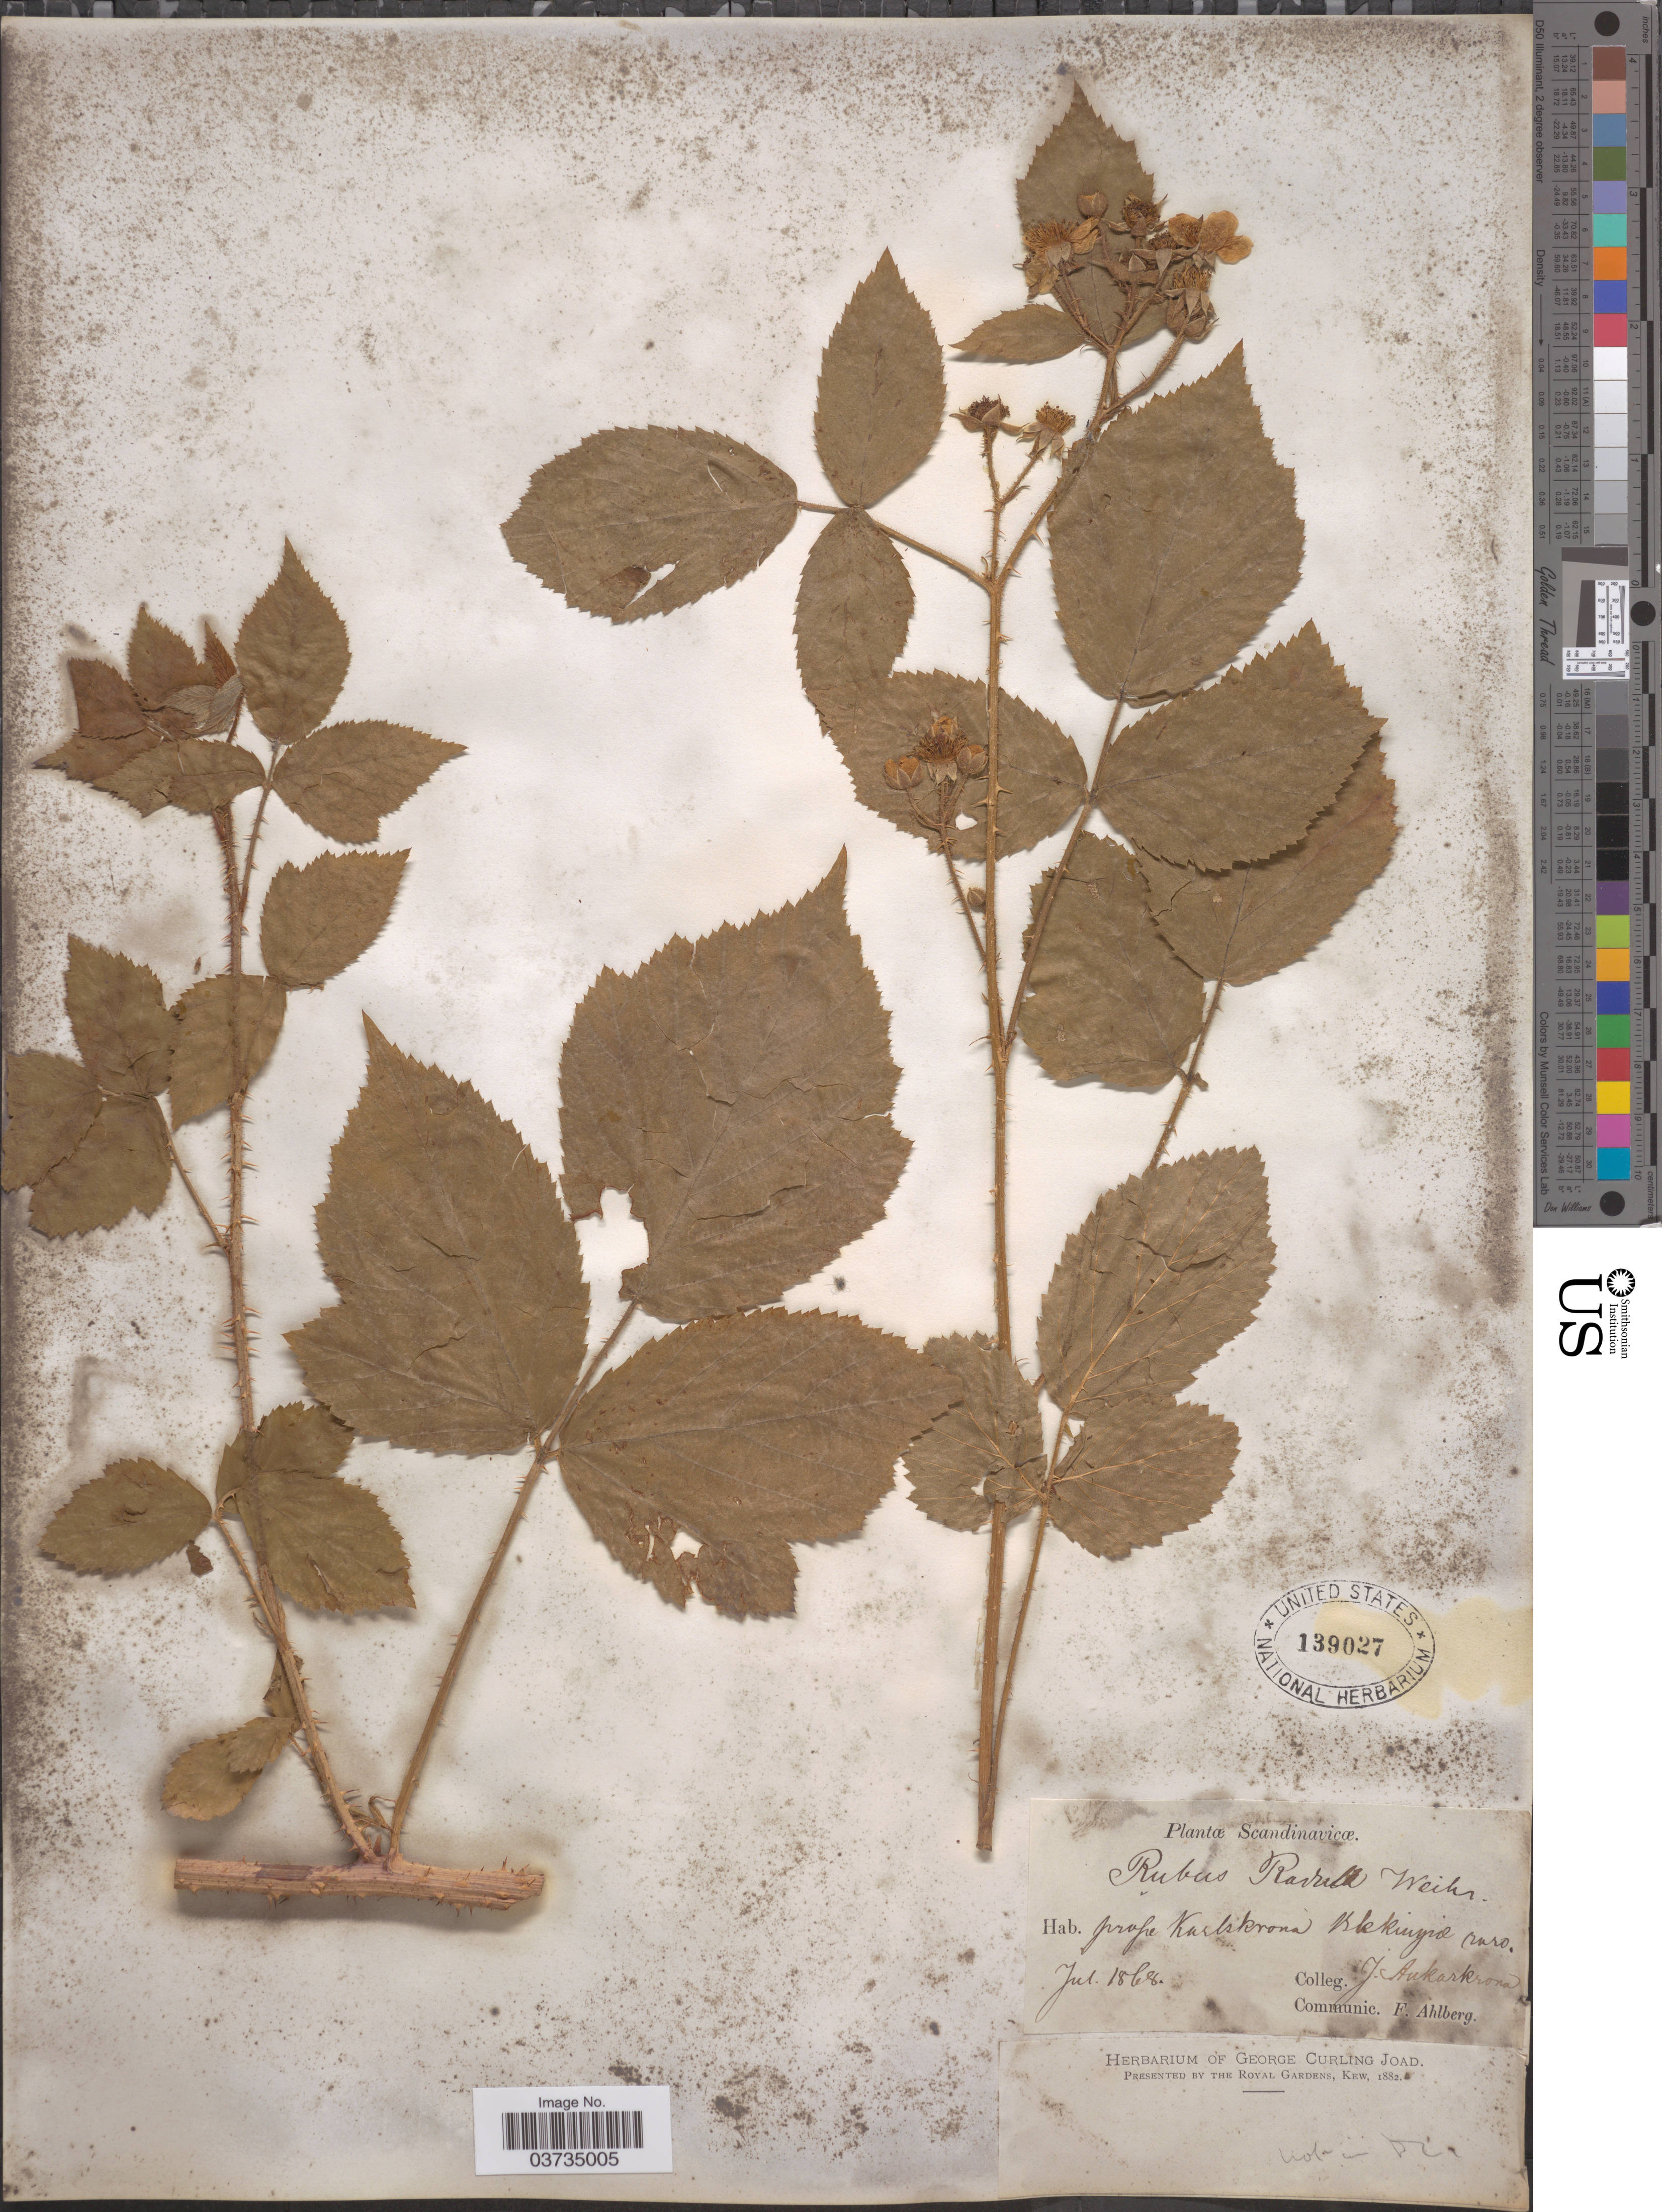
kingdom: Plantae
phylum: Tracheophyta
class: Magnoliopsida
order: Rosales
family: Rosaceae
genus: Rubus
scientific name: Rubus radula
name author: Weihe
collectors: J. Ankarkrona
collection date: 1868-07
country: Sweden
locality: Scandinaviæ. Prope Karlskrona Blkingiae raro.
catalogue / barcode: US 139027